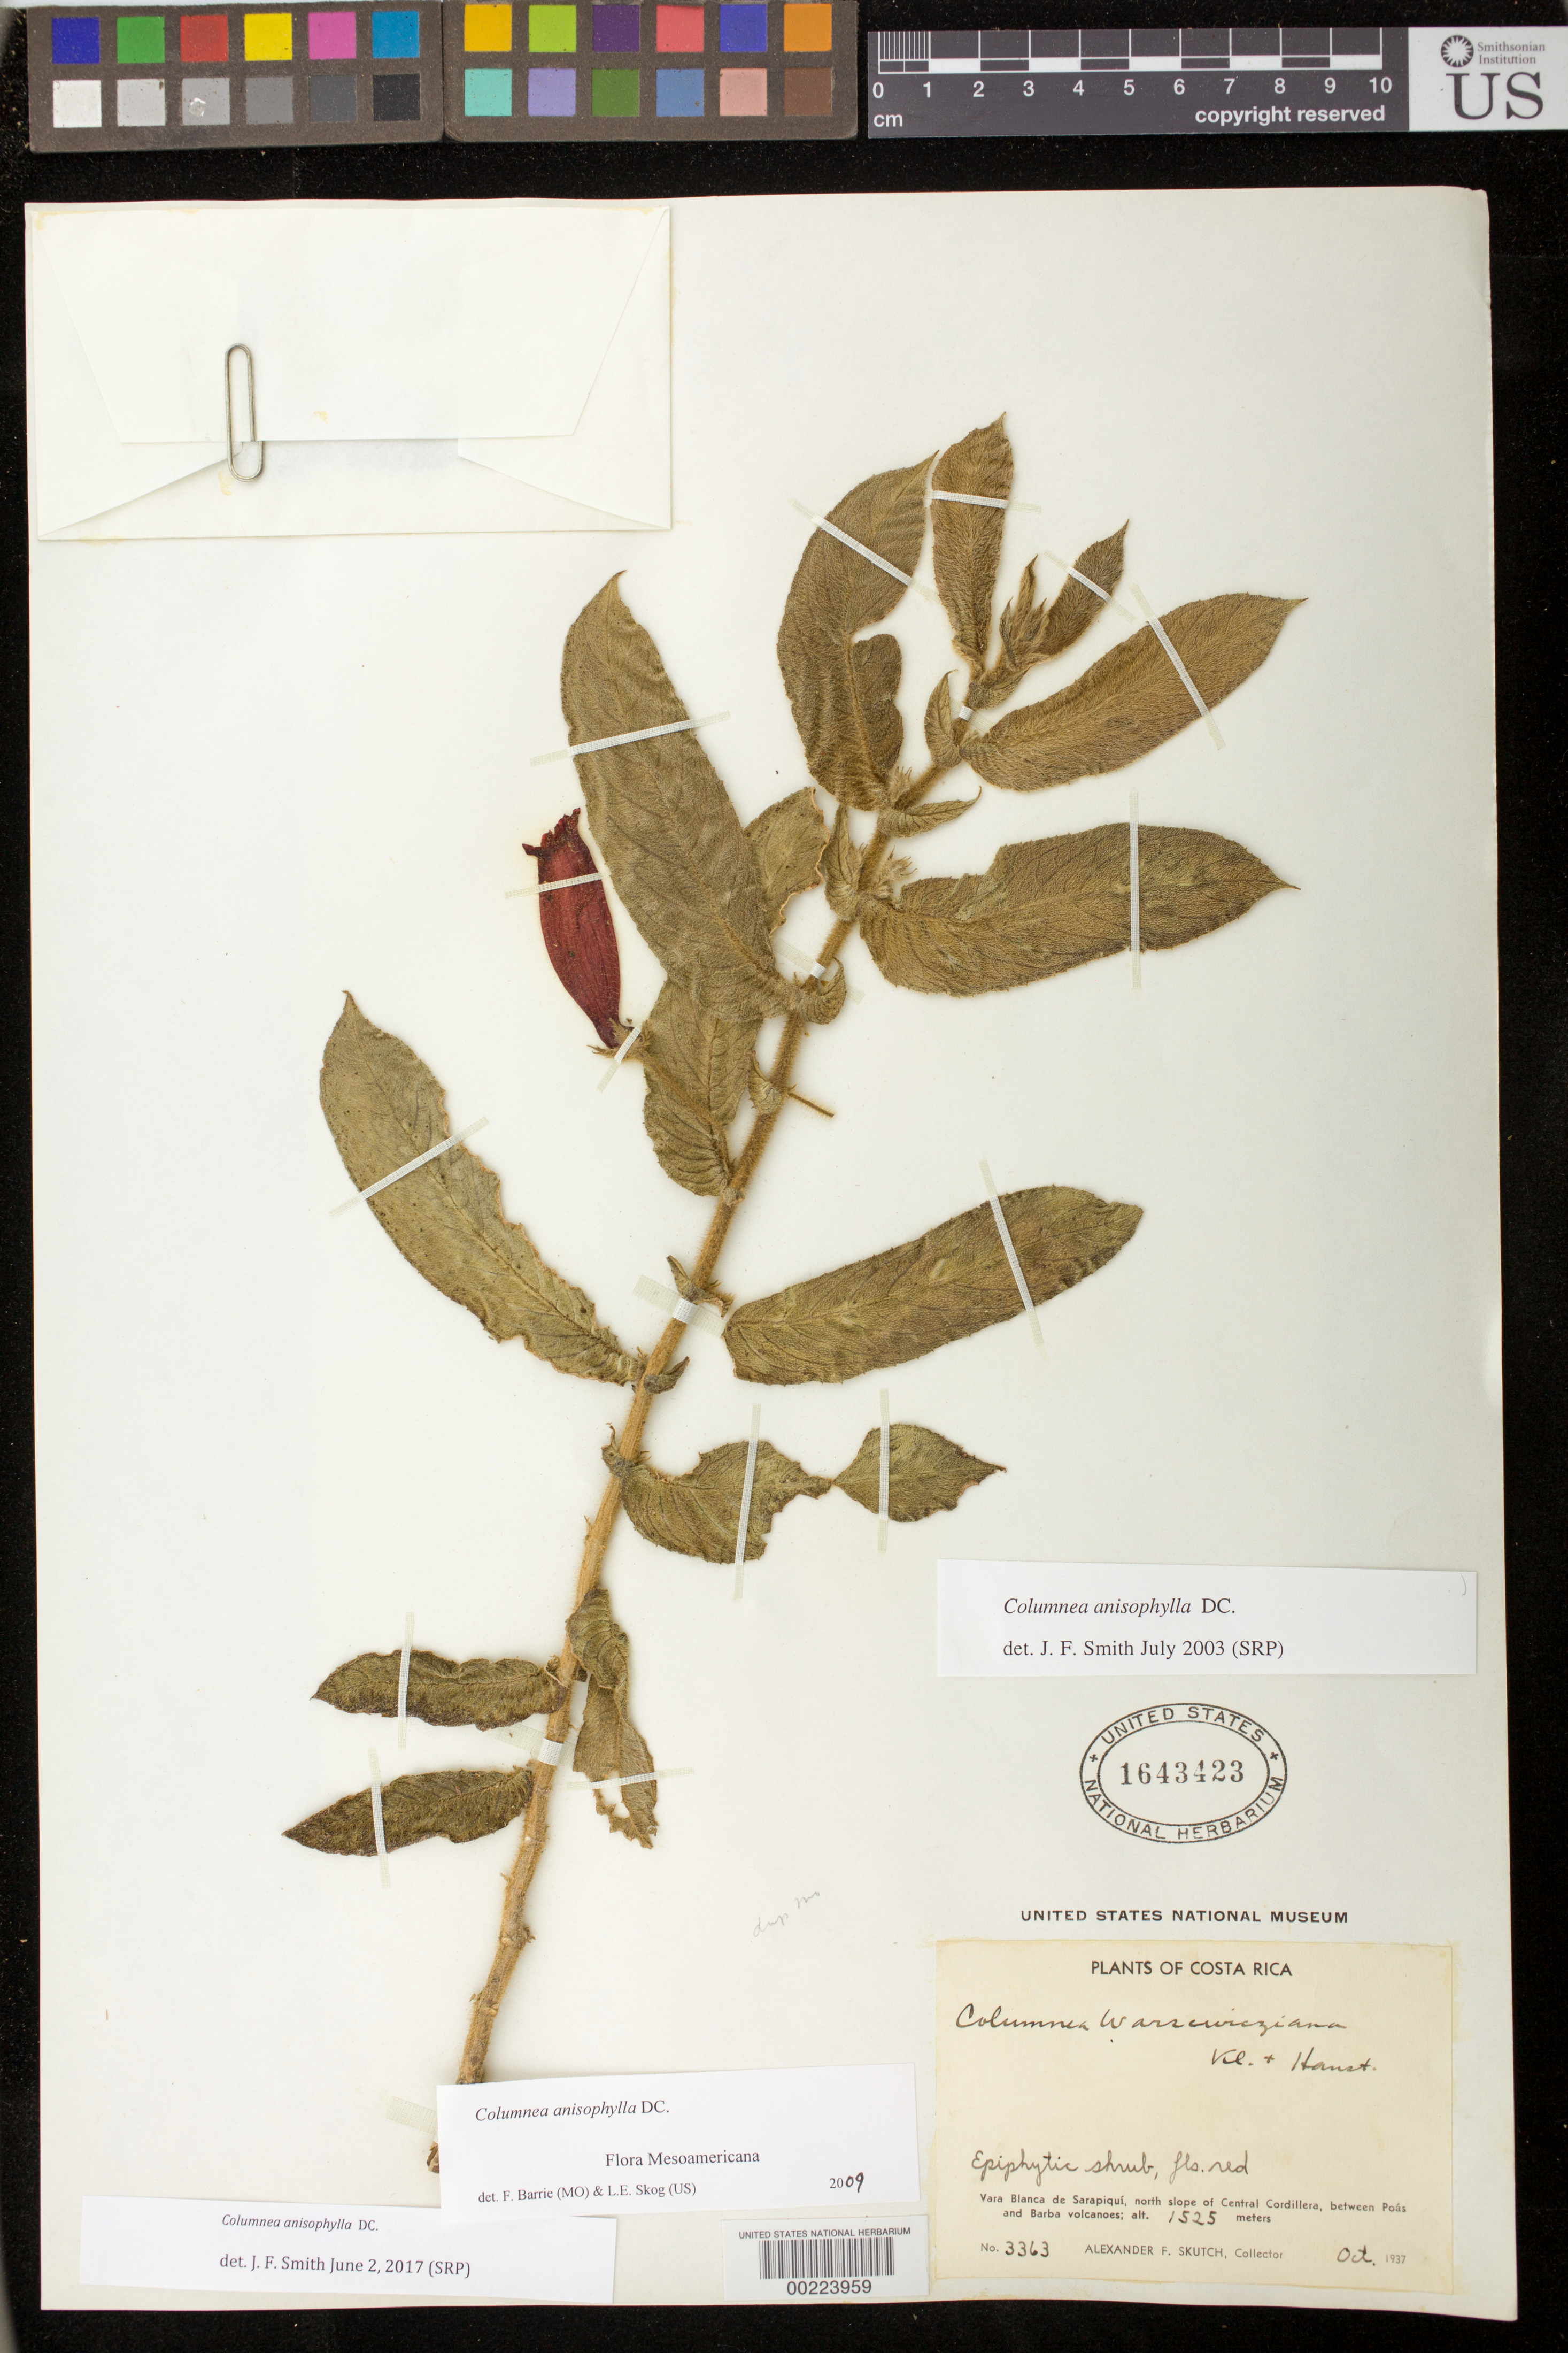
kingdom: Plantae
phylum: Tracheophyta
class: Magnoliopsida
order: Lamiales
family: Gesneriaceae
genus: Columnea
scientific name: Columnea anisophylla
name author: DC.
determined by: Smith, J. F.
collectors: A. F. Skutch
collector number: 3363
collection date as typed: Oct 1937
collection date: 1937-10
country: Costa Rica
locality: Vara Blanca de Sarapiqui, N slope of Central Cordillera, between Poas and Barba volcanoes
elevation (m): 1525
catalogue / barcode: US 1643423